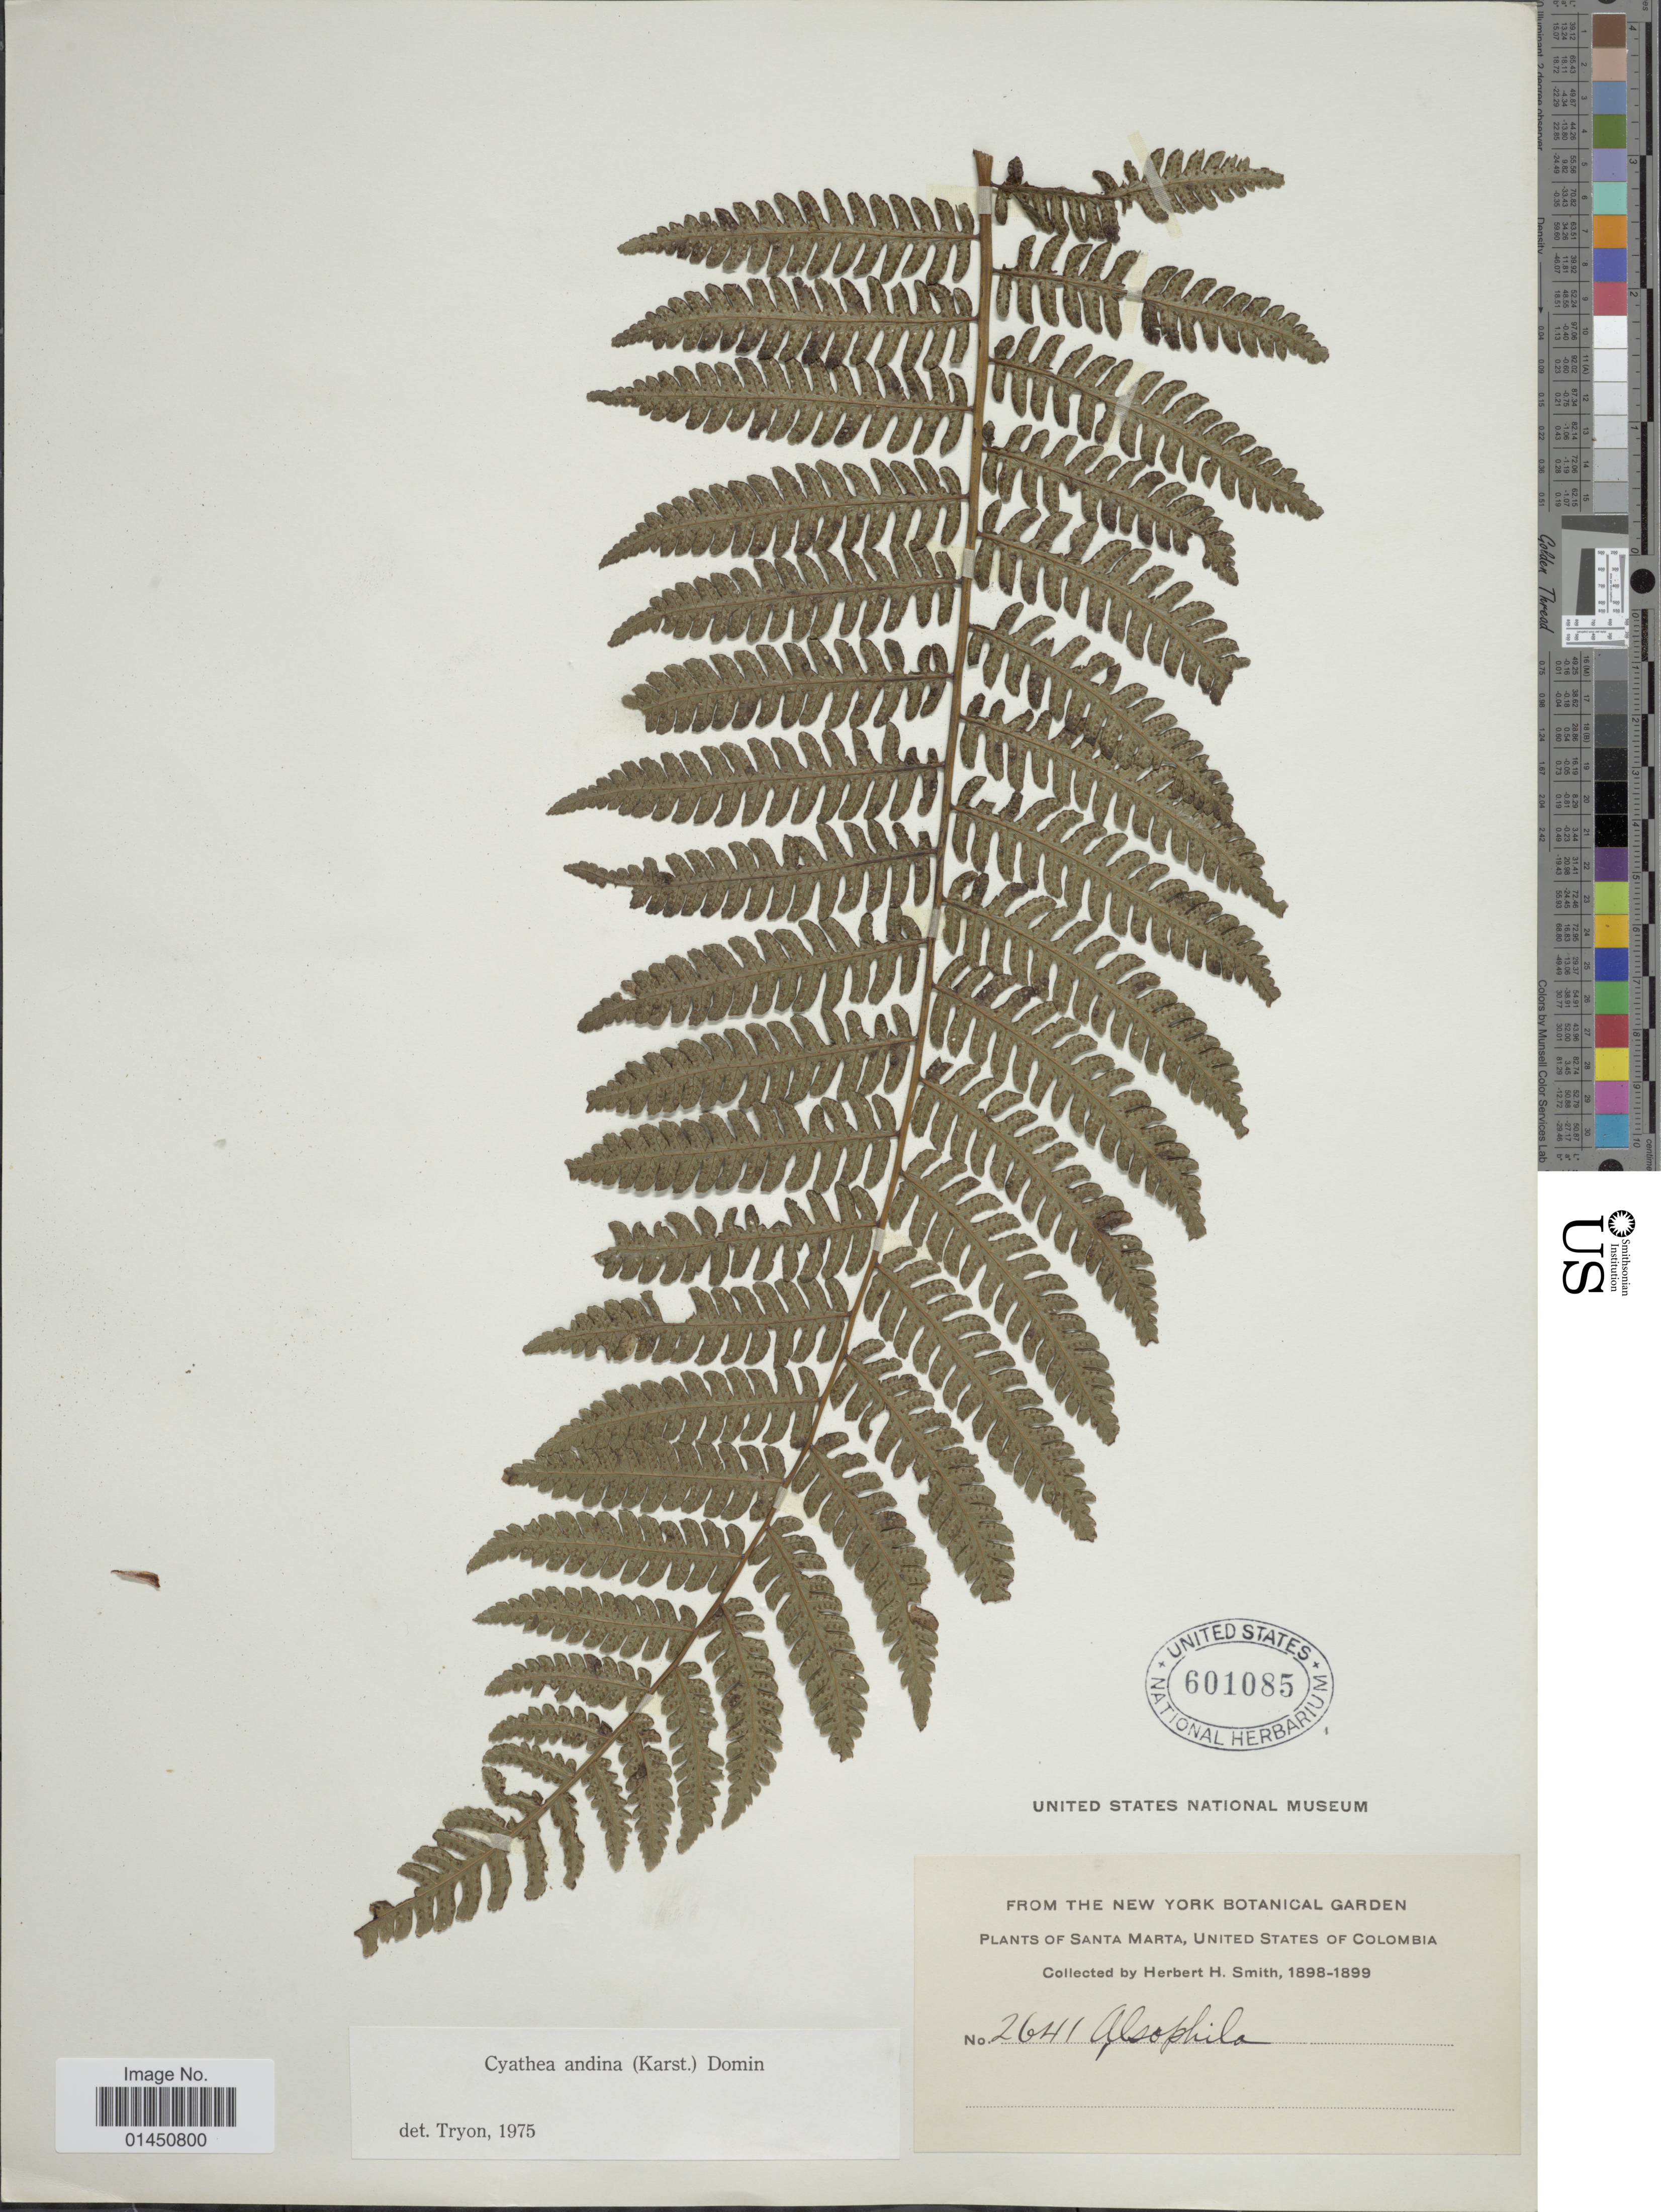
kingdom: Plantae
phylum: Tracheophyta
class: Polypodiopsida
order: Cyatheales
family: Cyatheaceae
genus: Cyathea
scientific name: Cyathea andina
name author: Domin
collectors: Herbert H. Smith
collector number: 2641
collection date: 1898/1899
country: Colombia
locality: Santa Marta.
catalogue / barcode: US 601085